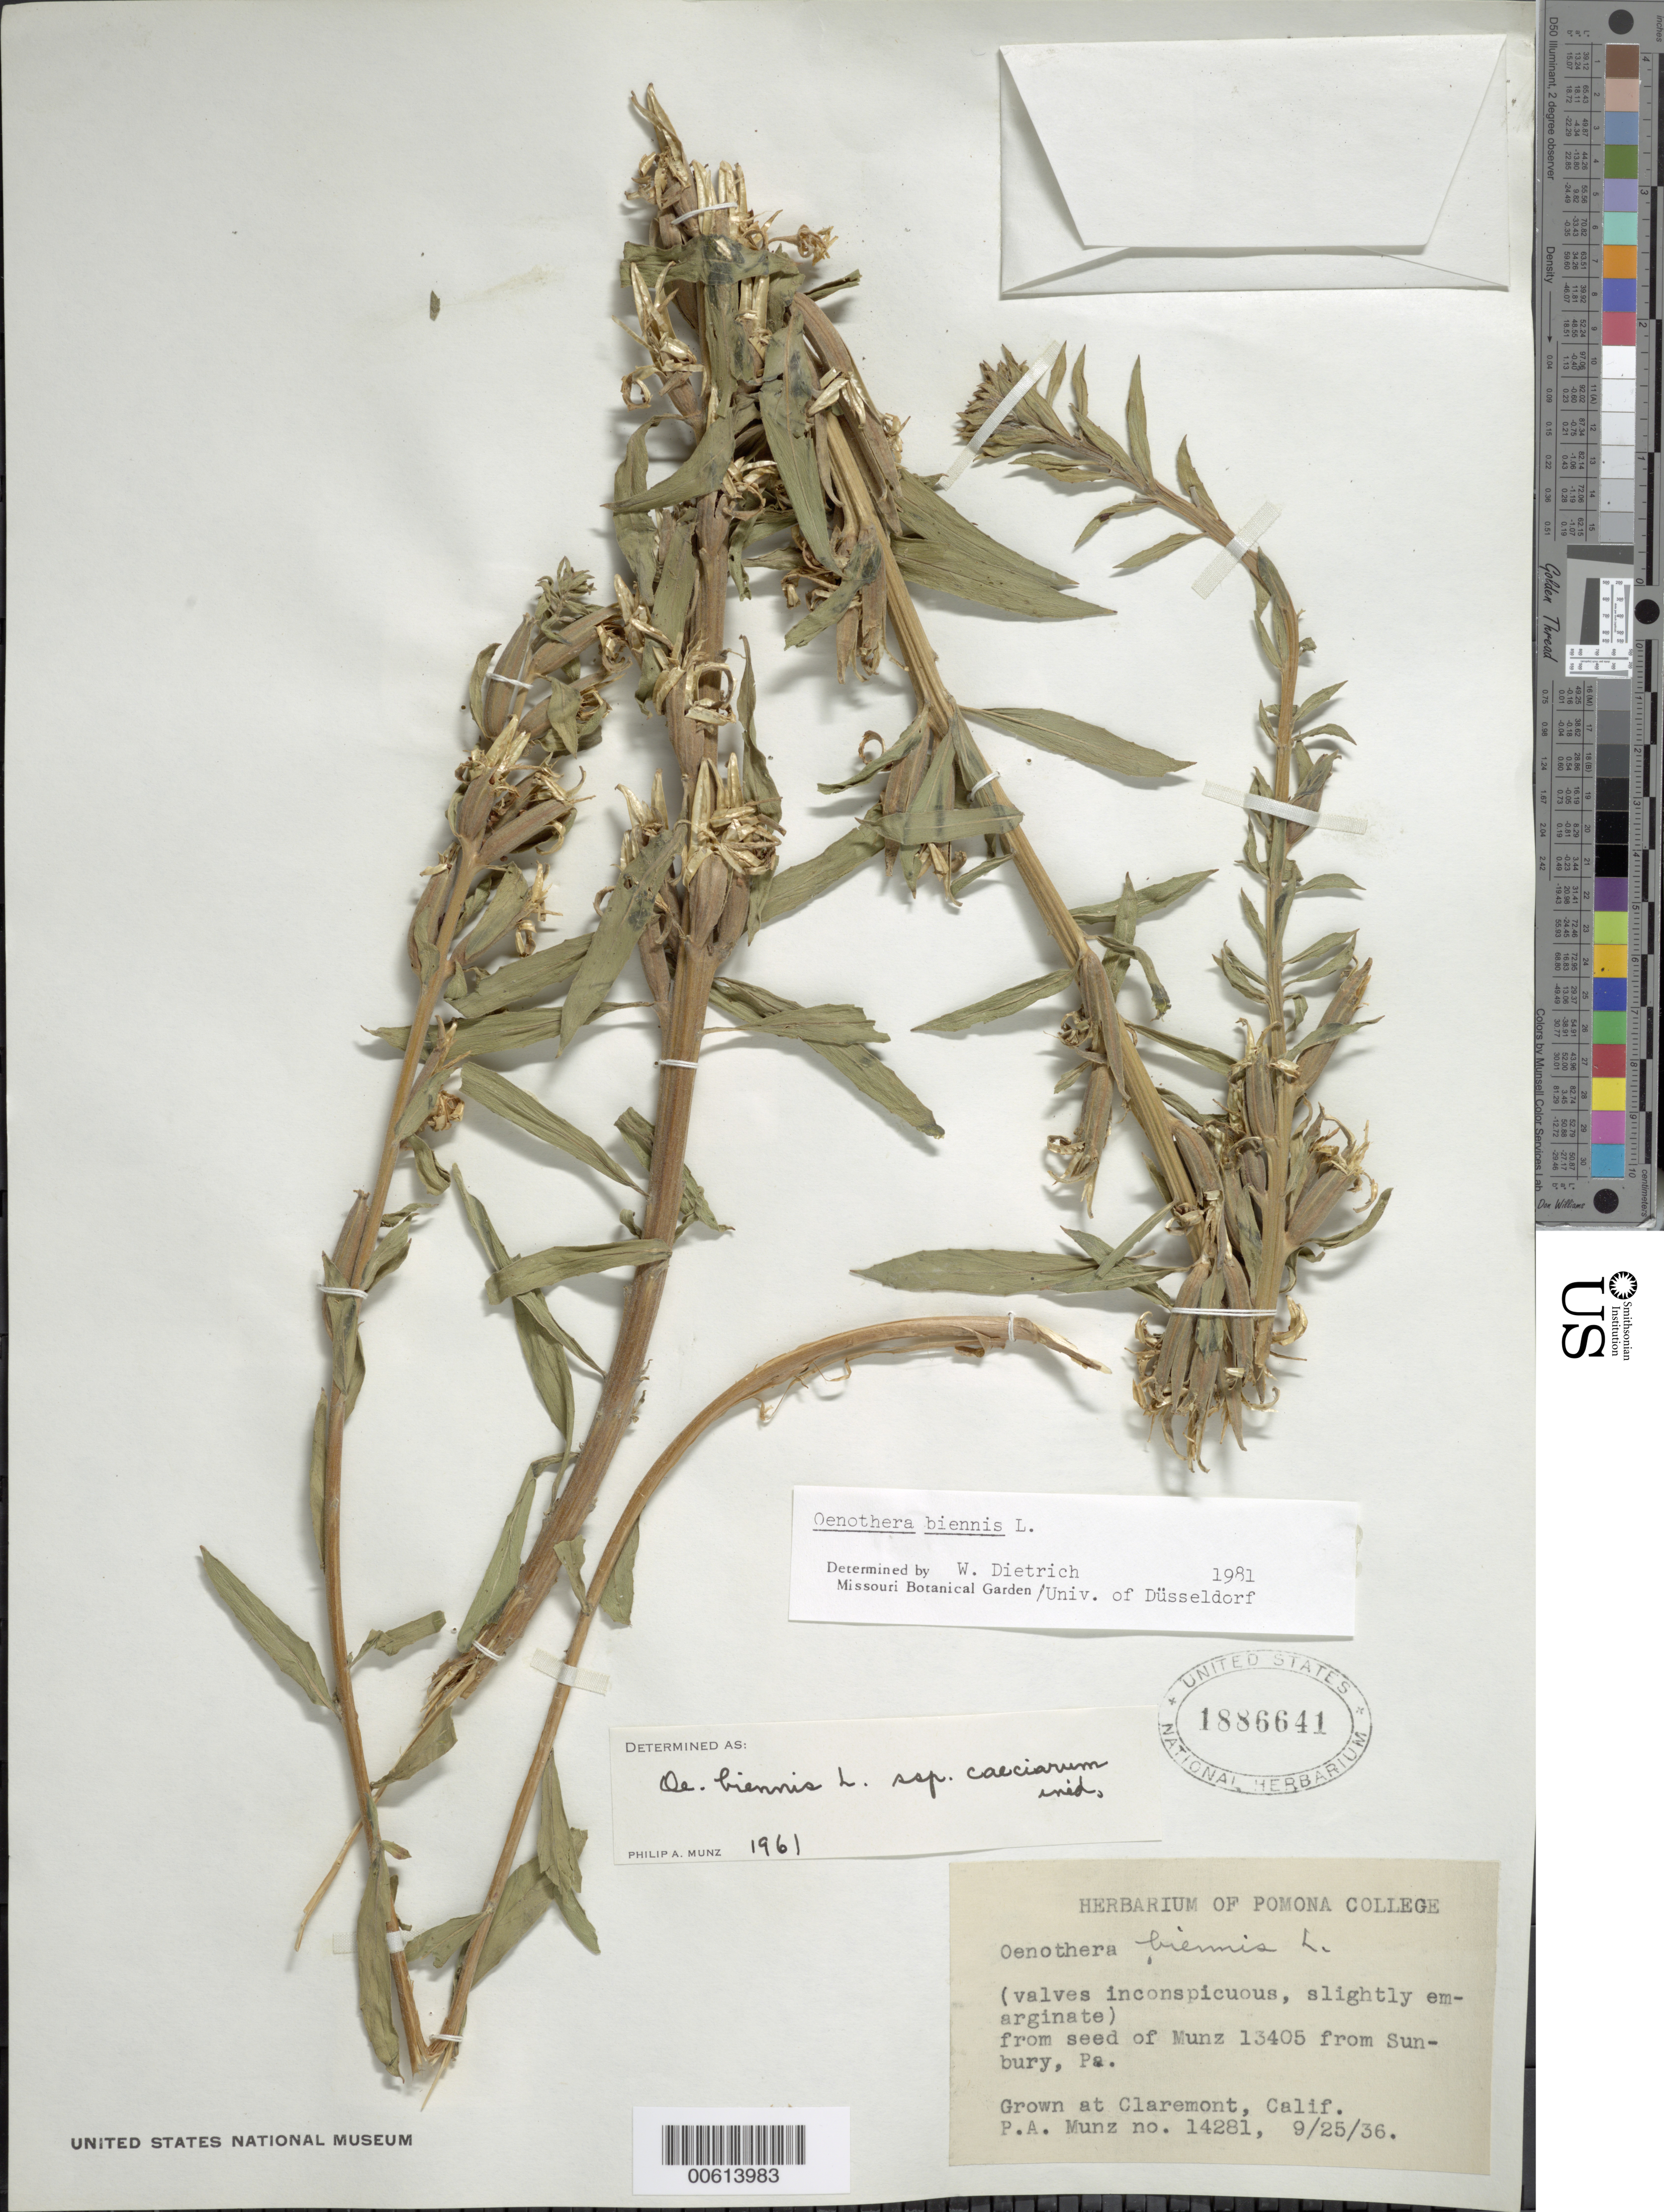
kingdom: Plantae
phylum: Tracheophyta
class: Magnoliopsida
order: Myrtales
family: Onagraceae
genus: Oenothera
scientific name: Oenothera biennis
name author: L.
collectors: P. A. Munz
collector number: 14281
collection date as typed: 25 Sep 1936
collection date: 1936-09-25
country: United States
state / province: California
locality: Claremont, Pomona College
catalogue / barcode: US 1886641